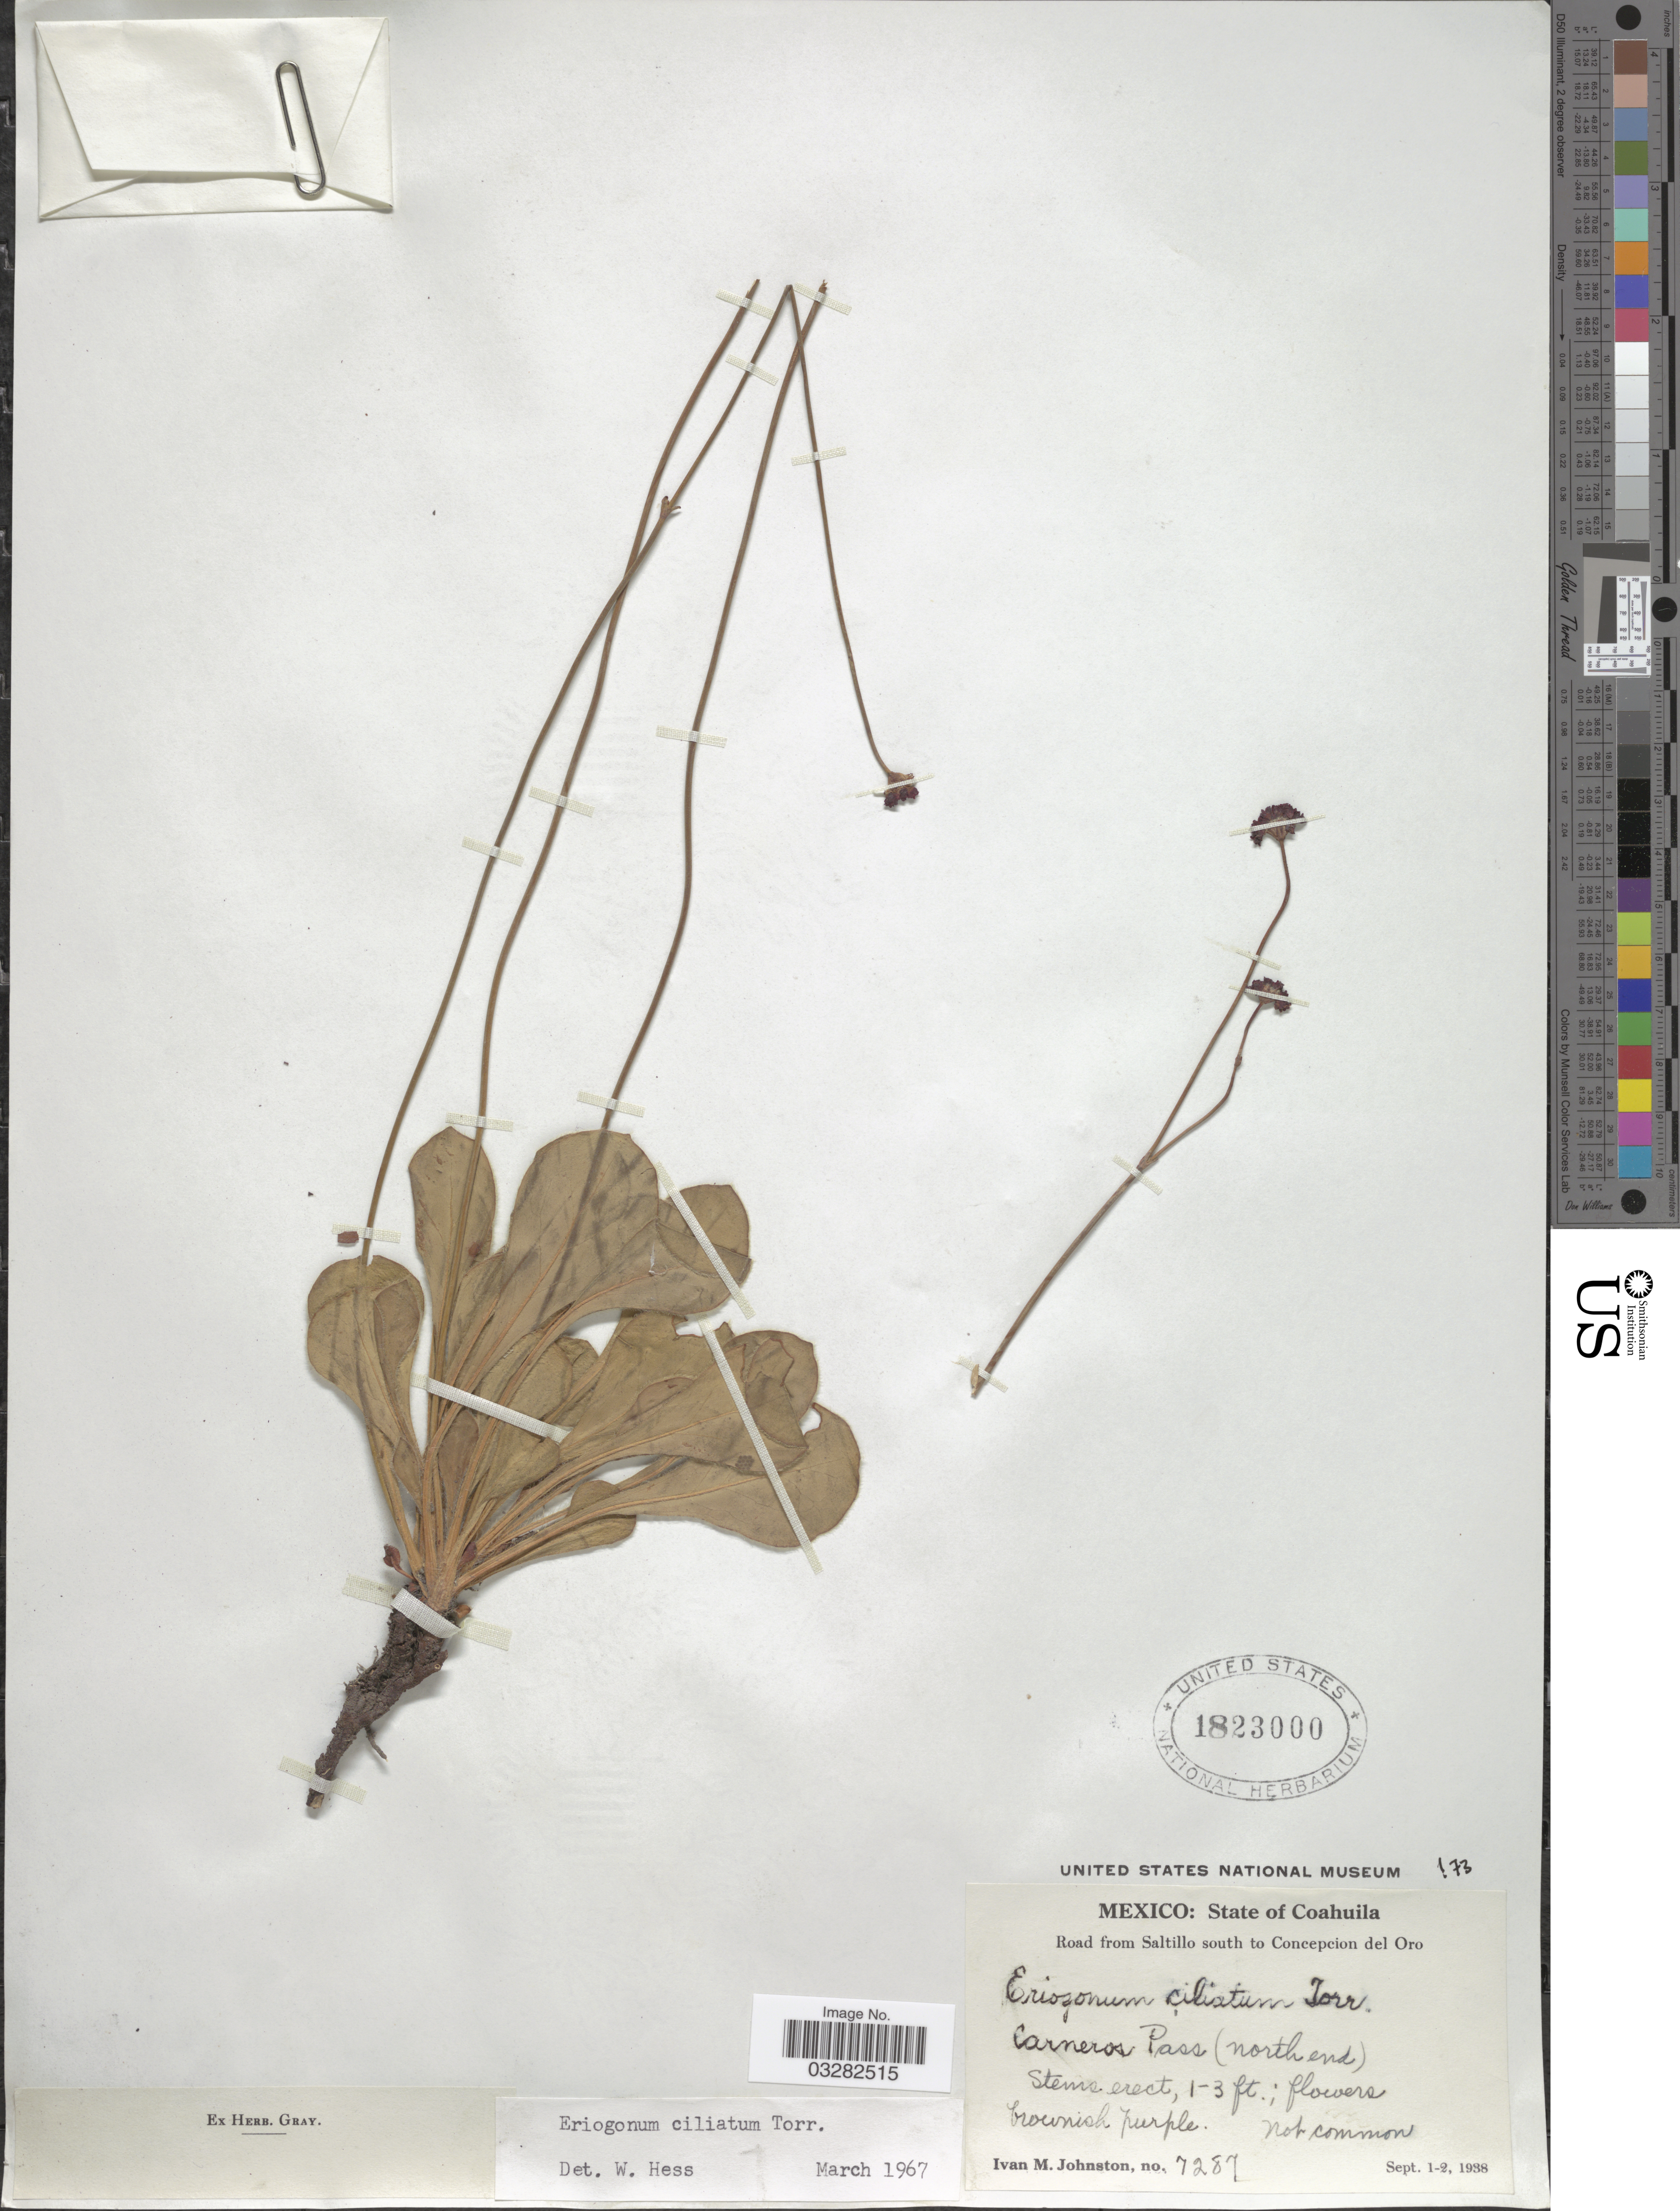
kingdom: Plantae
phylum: Tracheophyta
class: Magnoliopsida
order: Caryophyllales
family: Polygonaceae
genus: Eriogonum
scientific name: Eriogonum ciliatum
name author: Torr. ex Benth.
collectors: I.M. Johnston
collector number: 7287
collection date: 1938-09-01/1938-09-02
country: Mexico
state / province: Coahuila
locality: Road from Saltillo south to Concepcion del Oro. Carneros Pass (north end).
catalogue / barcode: US 1823000